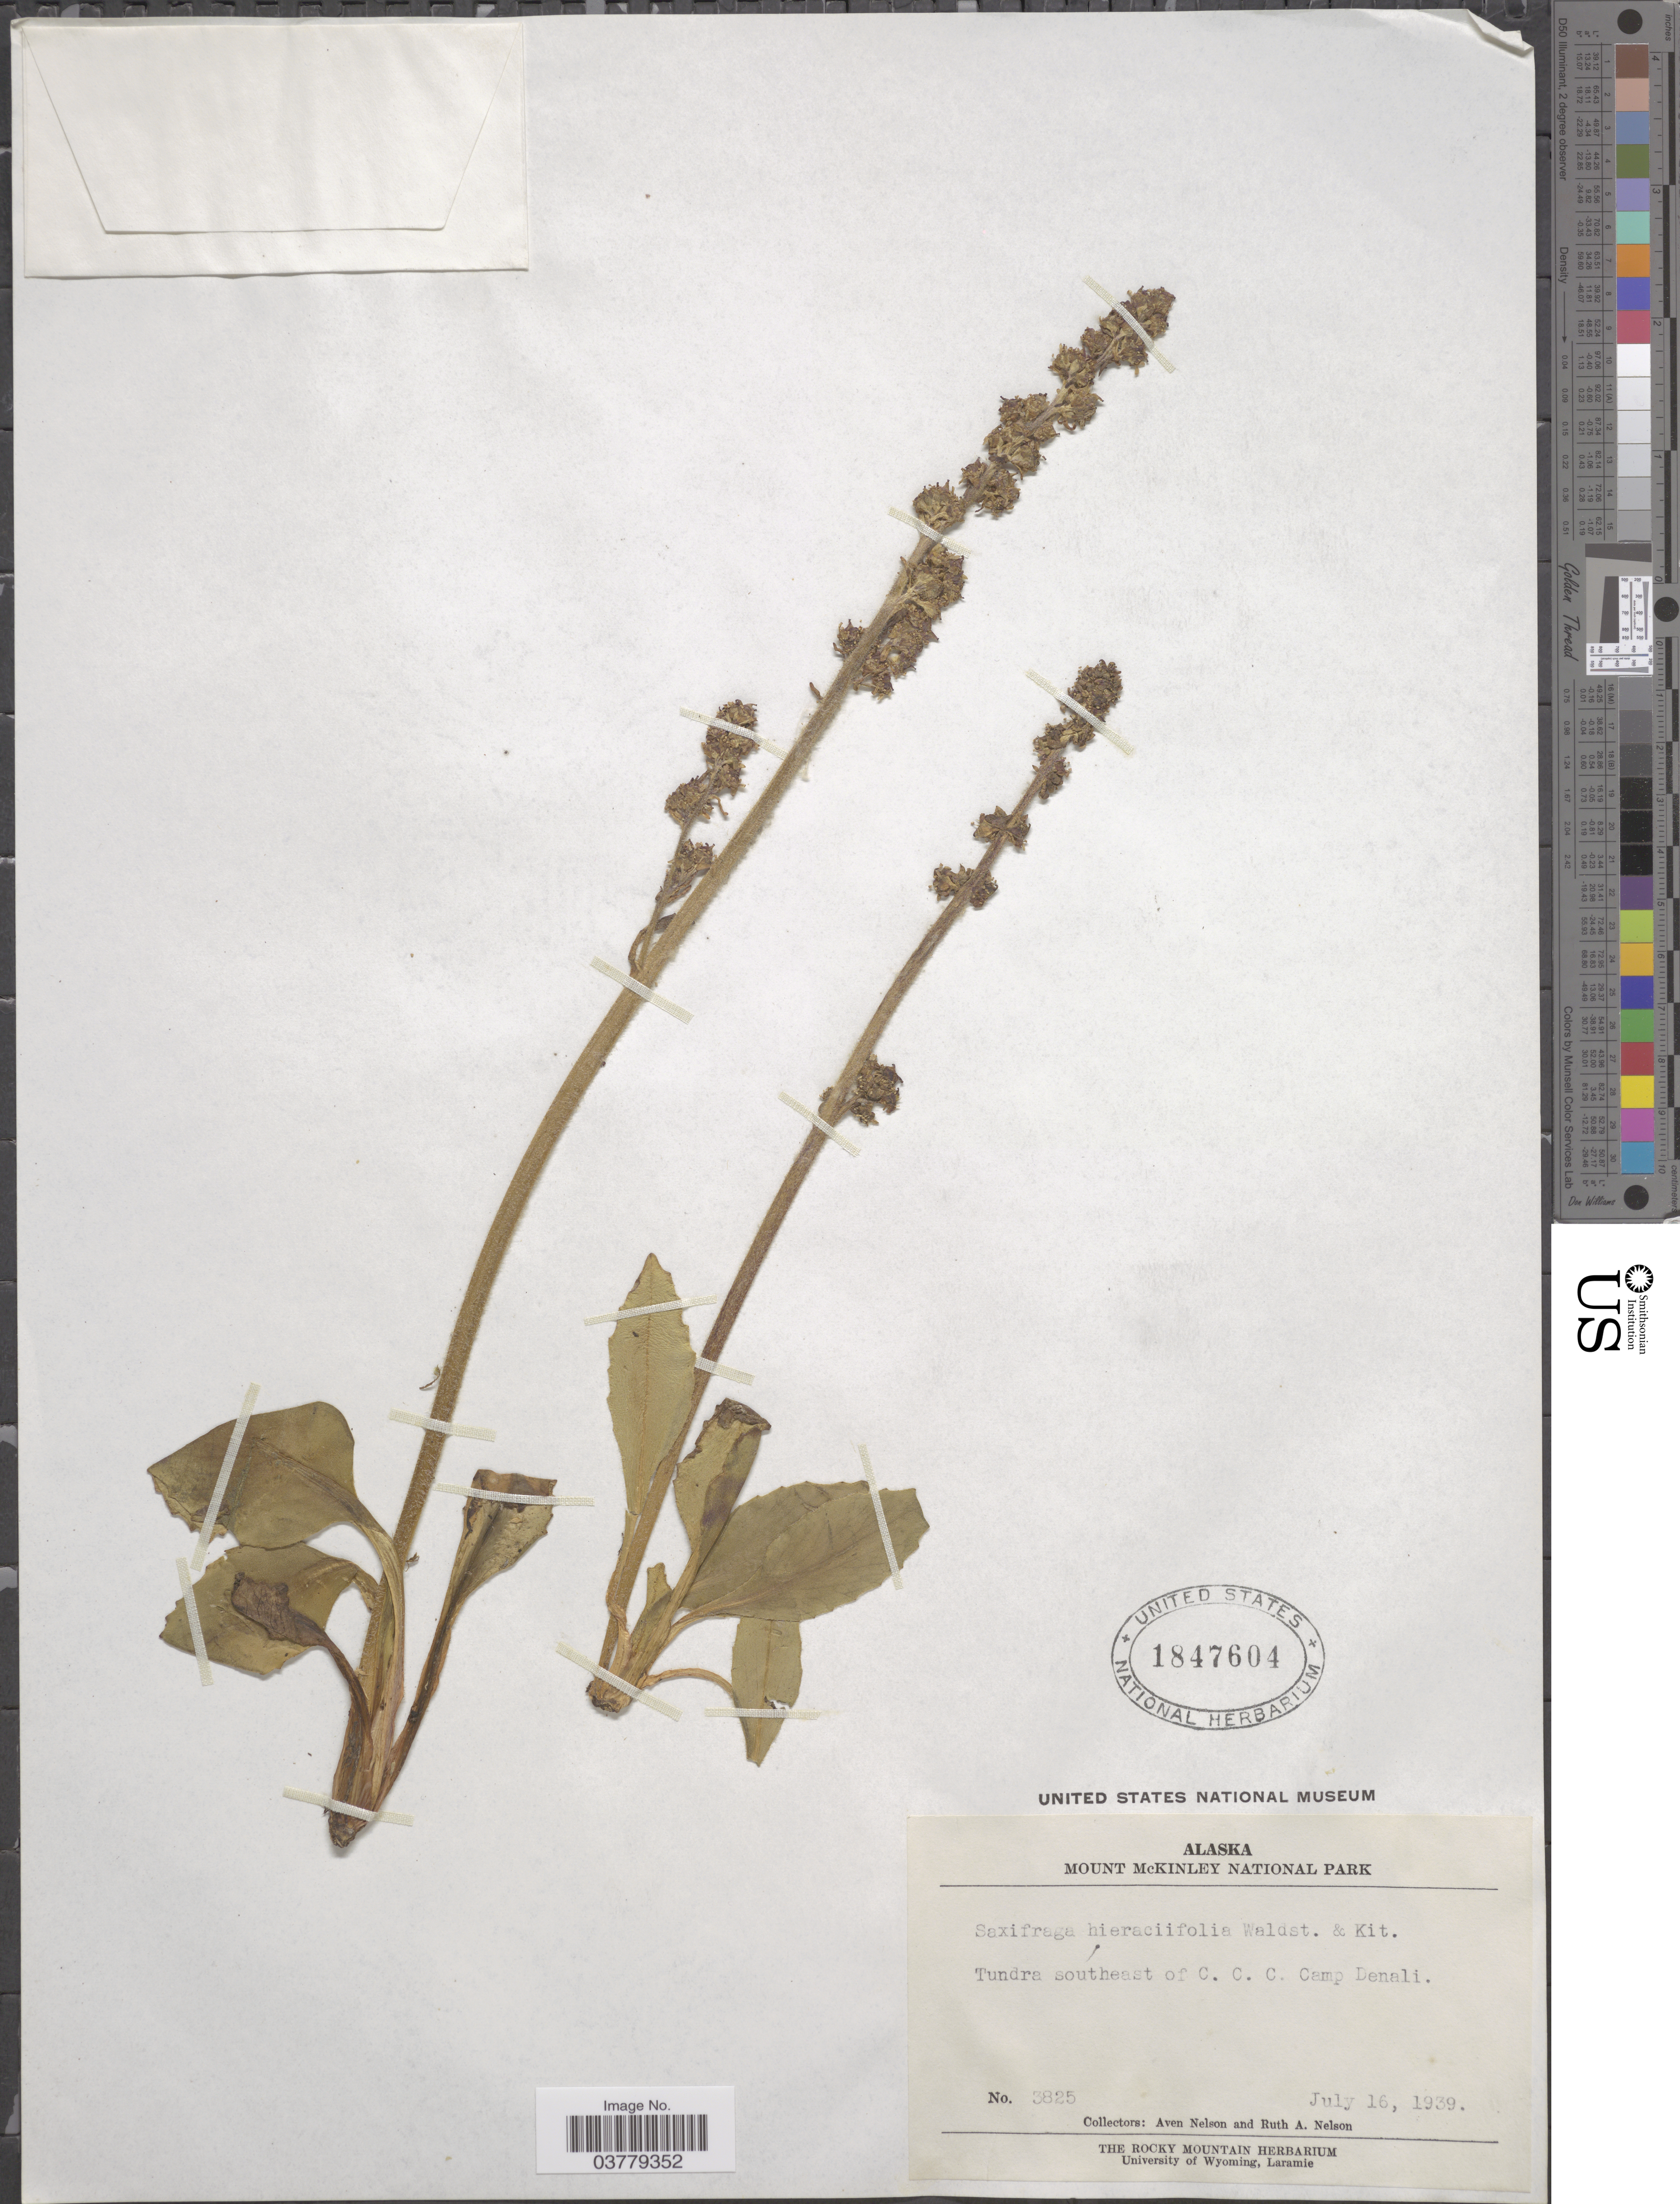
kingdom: Plantae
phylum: Tracheophyta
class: Magnoliopsida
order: Saxifragales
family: Saxifragaceae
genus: Micranthes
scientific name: Micranthes hieraciifolia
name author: (Waldst. & Kit. ex Willd.) Haw.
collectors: A. Nelson & R. A. Nelson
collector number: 3825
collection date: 1939-07-16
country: United States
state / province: Alaska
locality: Mount McKinley National Park. Tundra southeast of C.C.C. Camp Denali.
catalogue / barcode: US 1847604